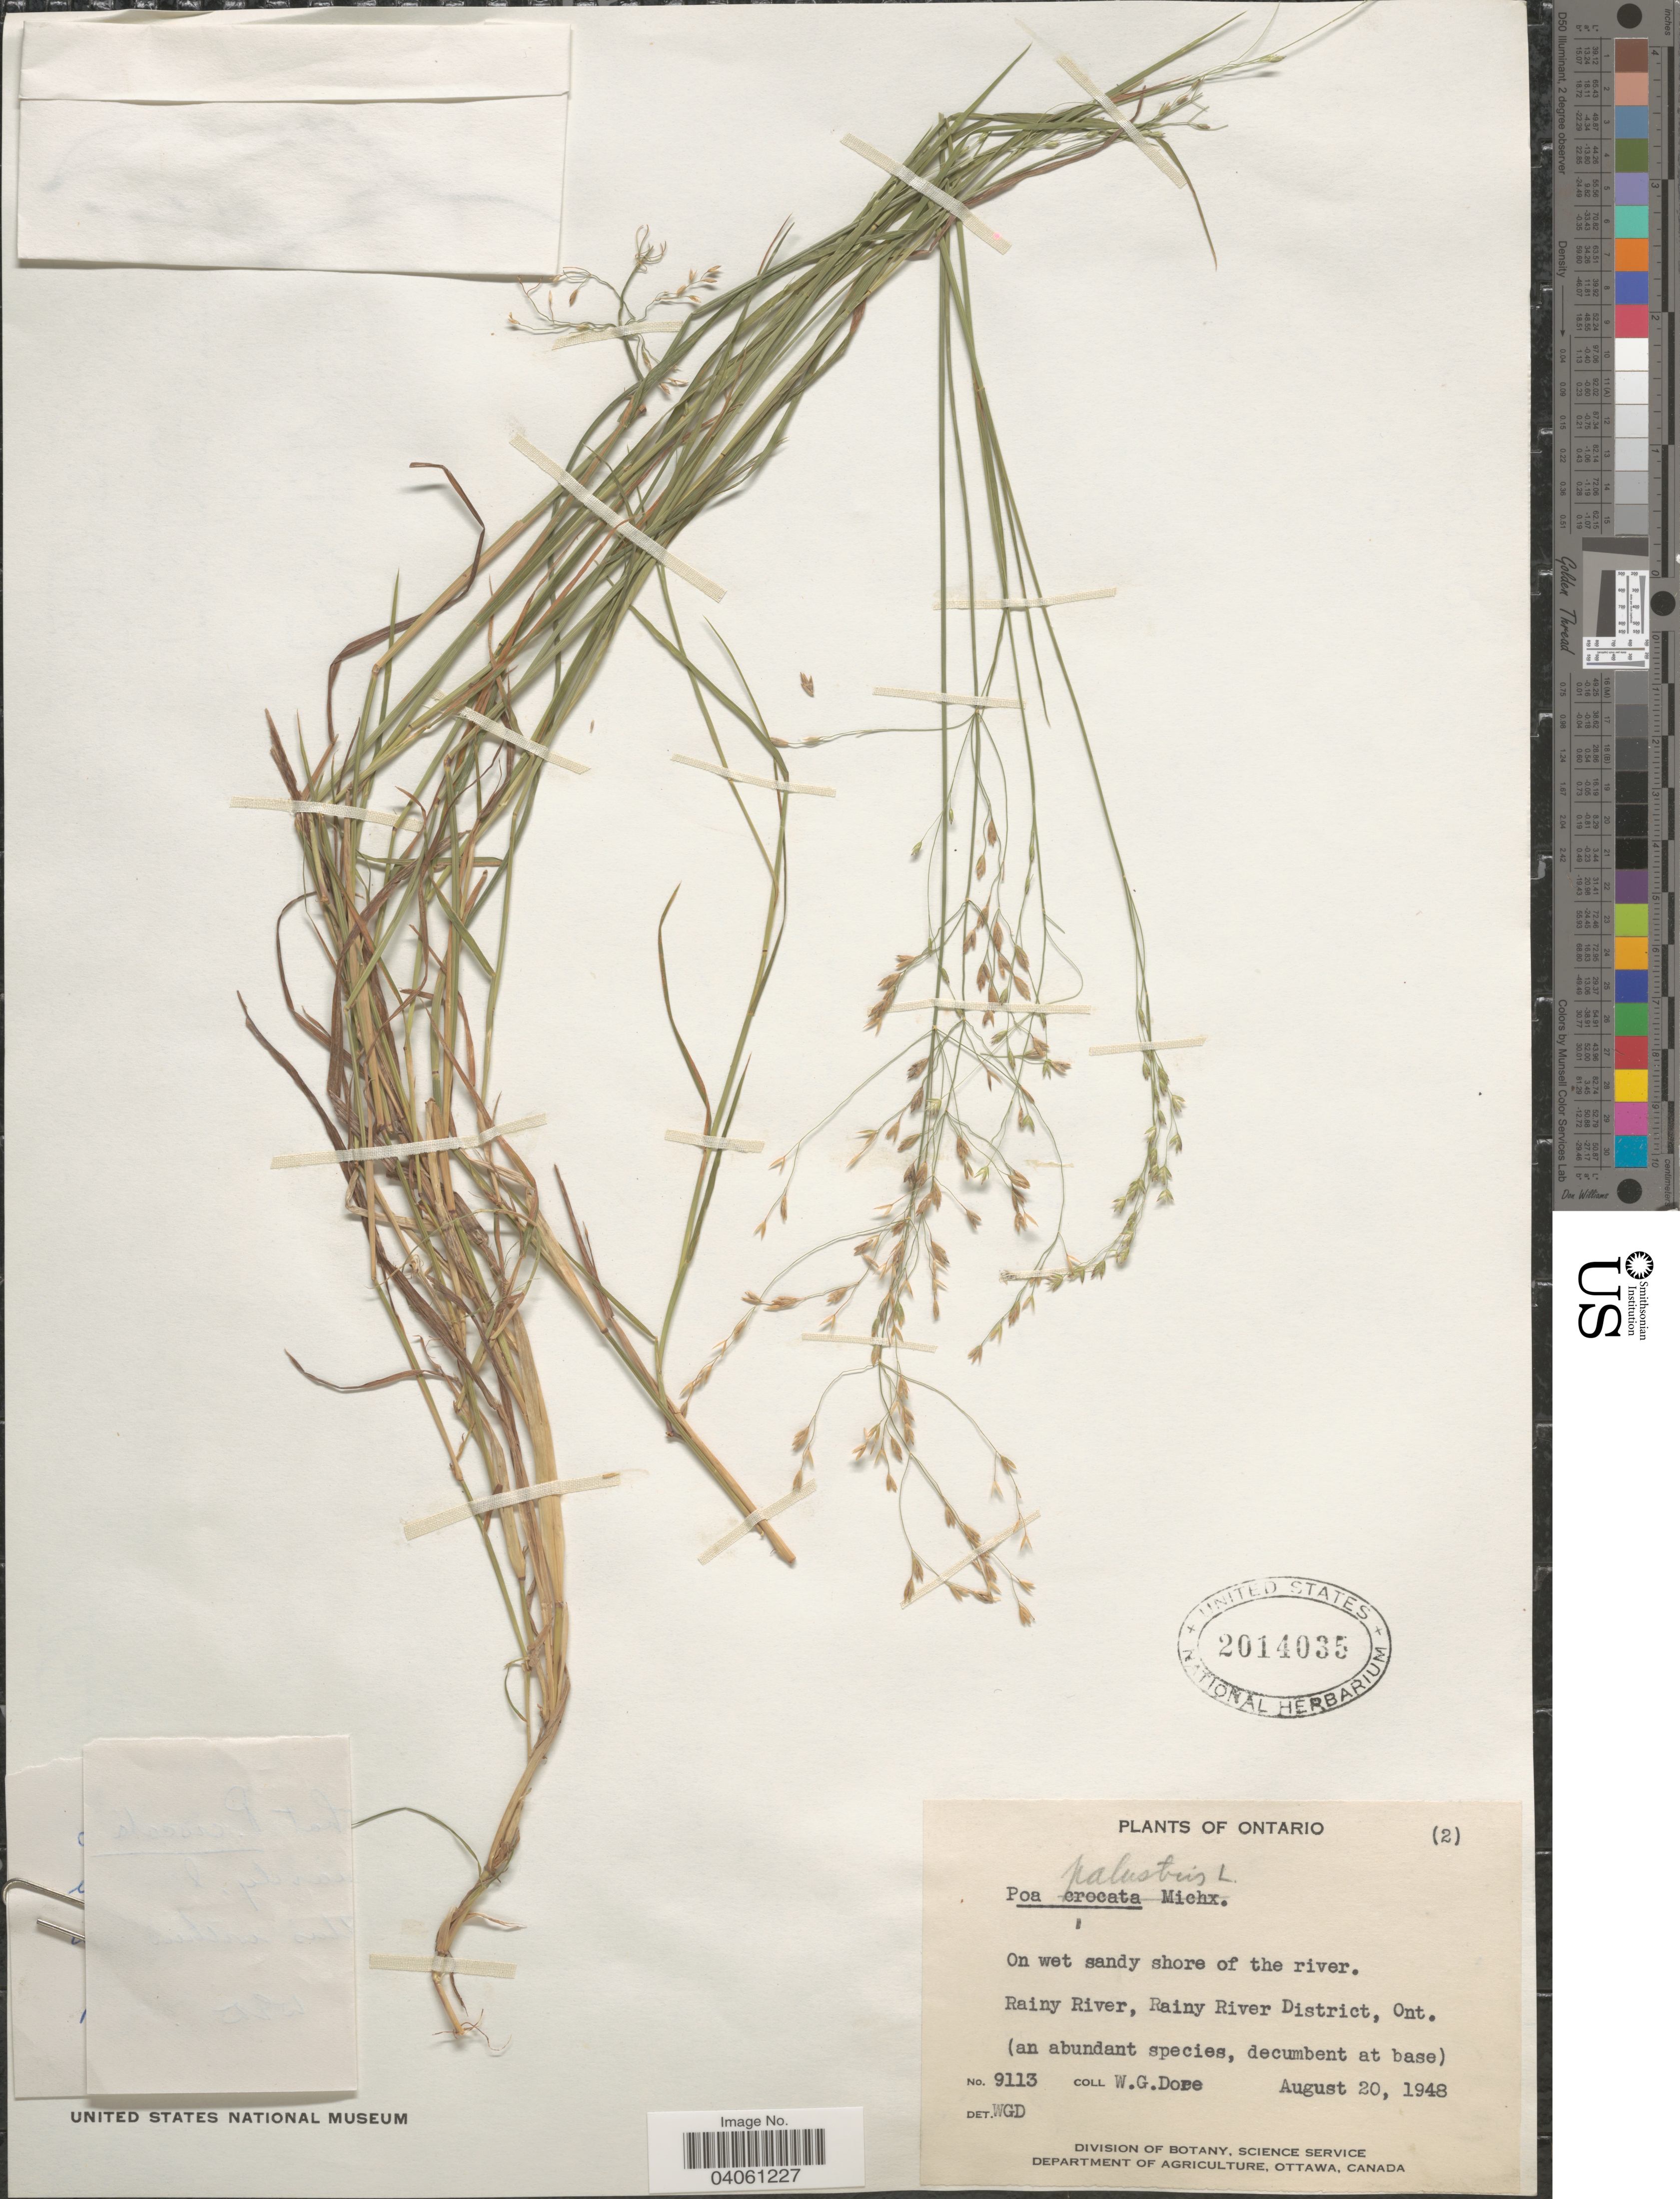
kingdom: Plantae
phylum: Tracheophyta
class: Liliopsida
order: Poales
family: Poaceae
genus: Poa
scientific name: Poa palustris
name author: L.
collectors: W. Dore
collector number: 9113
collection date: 1948-08-20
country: Canada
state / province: Ontario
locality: On wet sandy shore of the river. Rainy River, Rainy River District.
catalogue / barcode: US 2014035